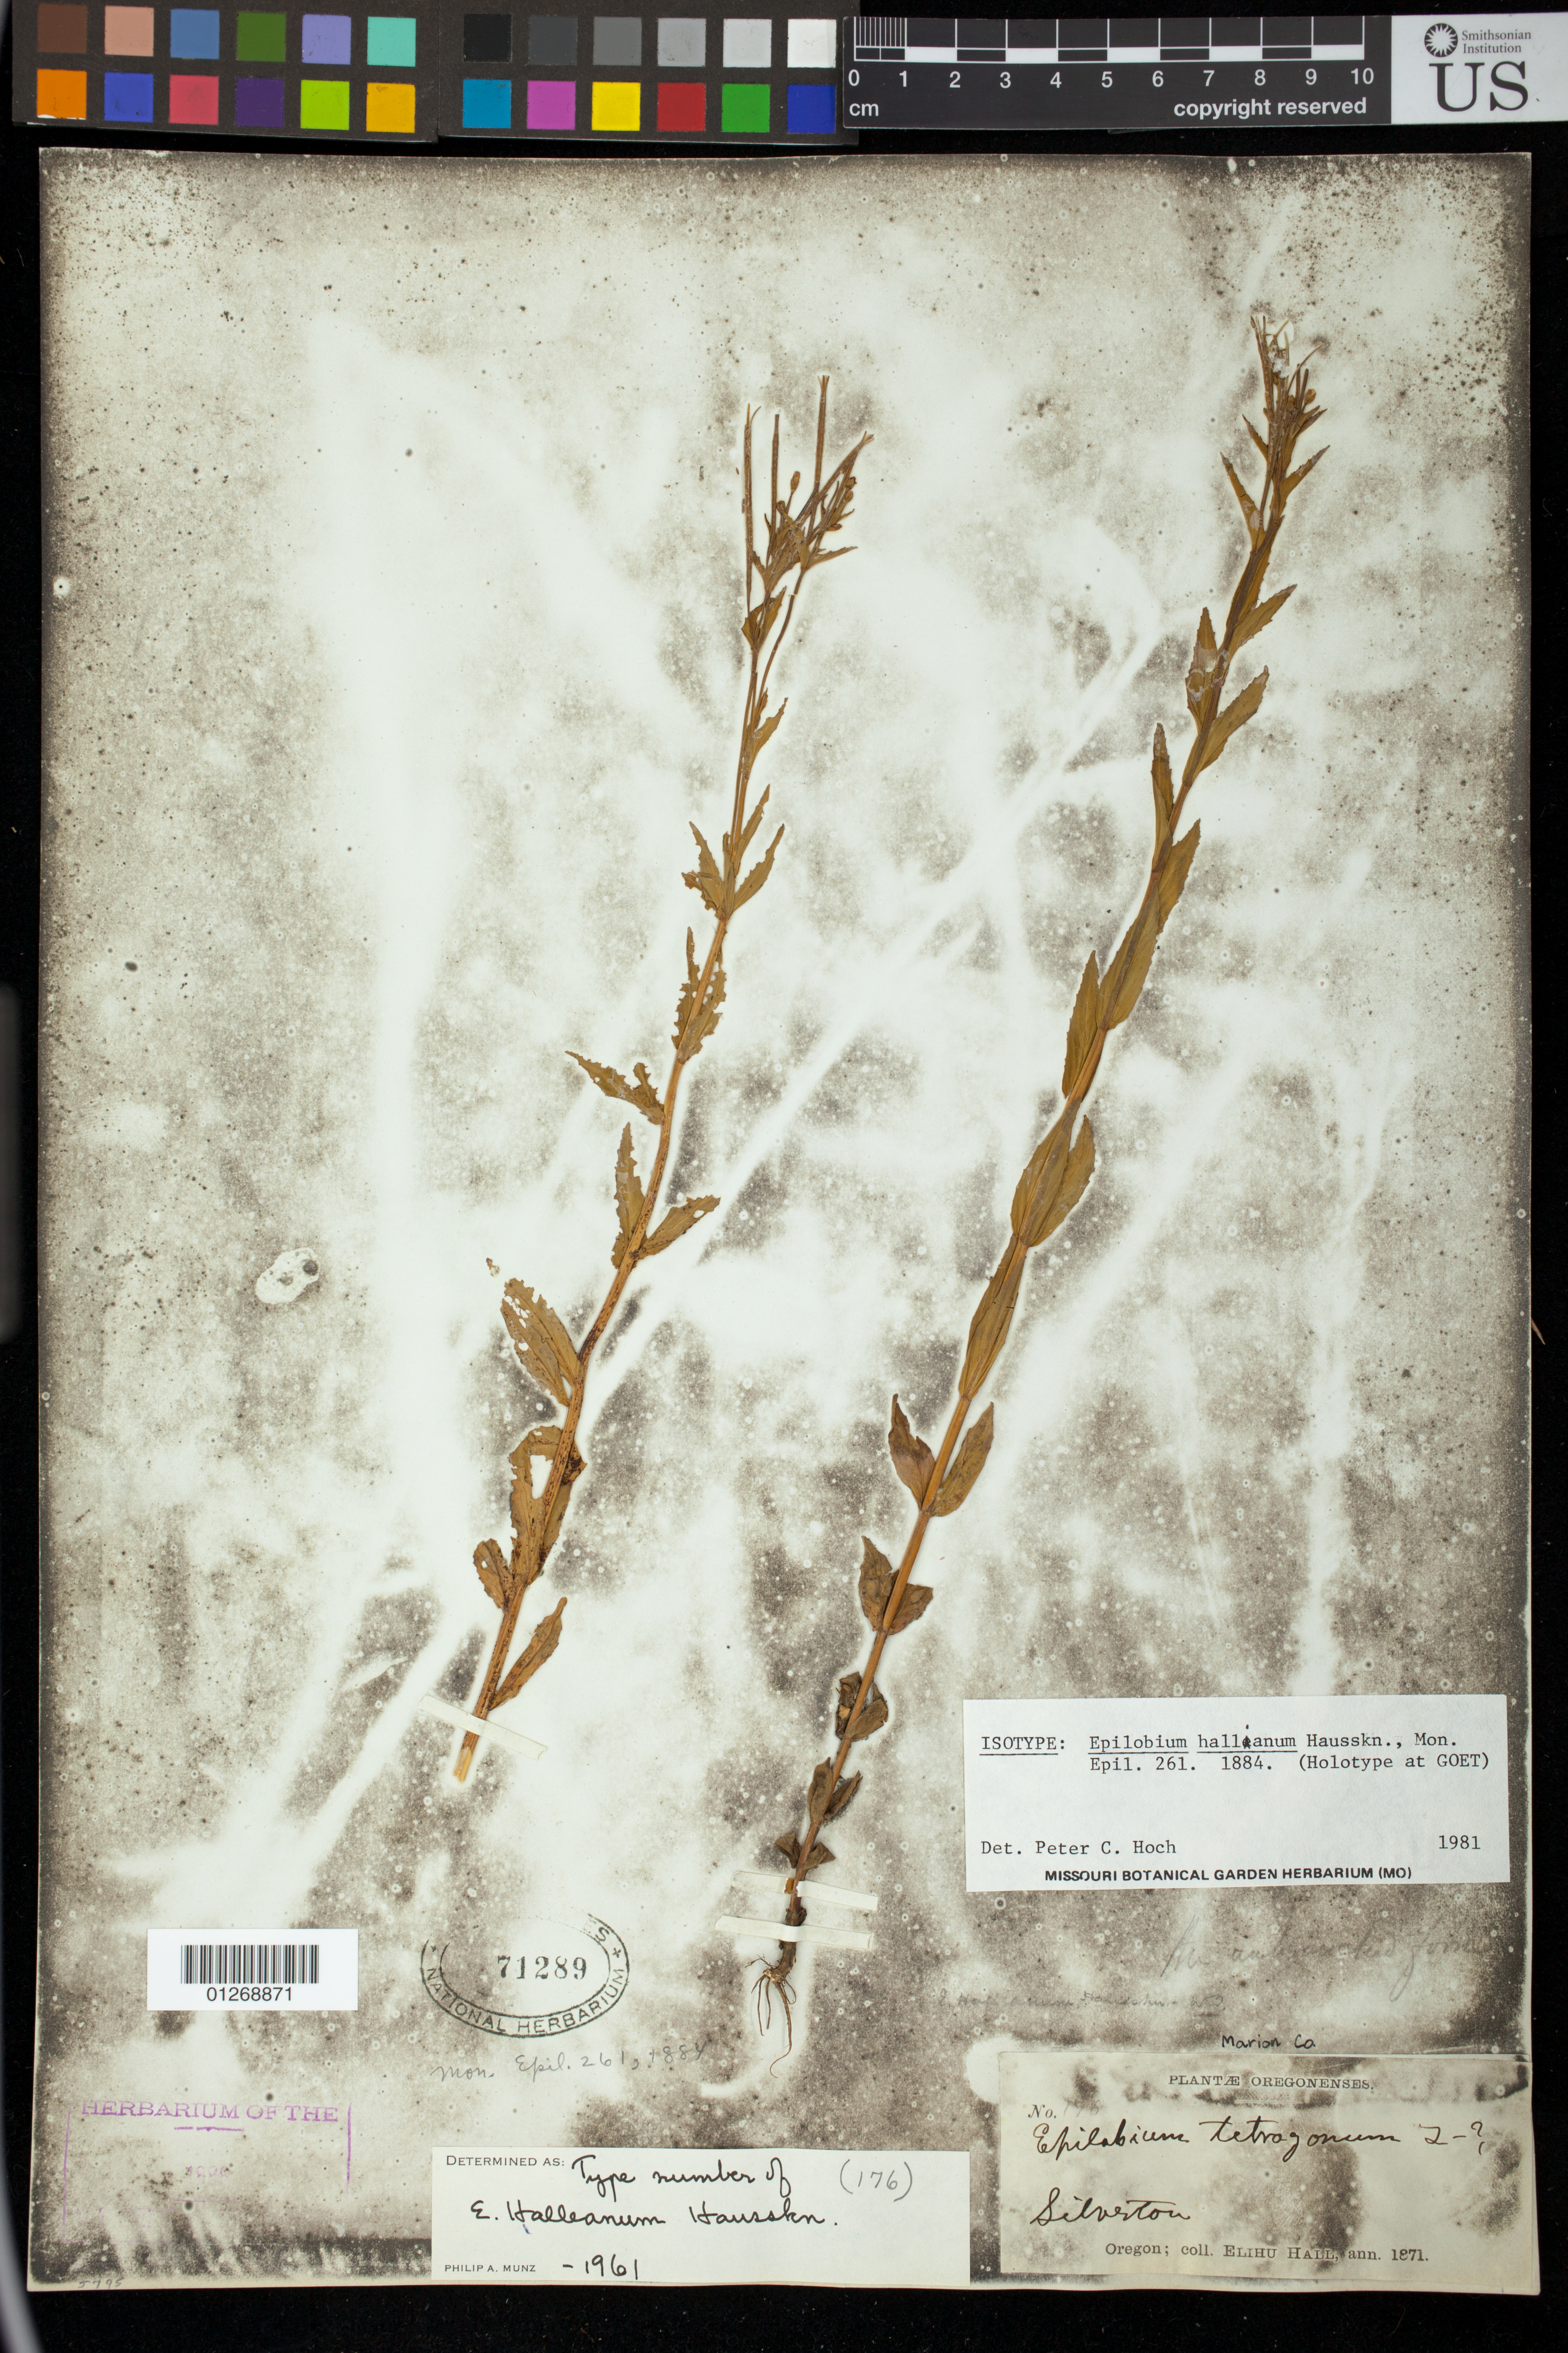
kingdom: Plantae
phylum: Tracheophyta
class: Magnoliopsida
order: Myrtales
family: Onagraceae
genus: Epilobium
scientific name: Epilobium hallianum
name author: Hausskn.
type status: Isotype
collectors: E. Hall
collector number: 176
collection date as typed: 1871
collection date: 1871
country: United States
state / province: Oregon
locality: Silverton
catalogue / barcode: US 71289